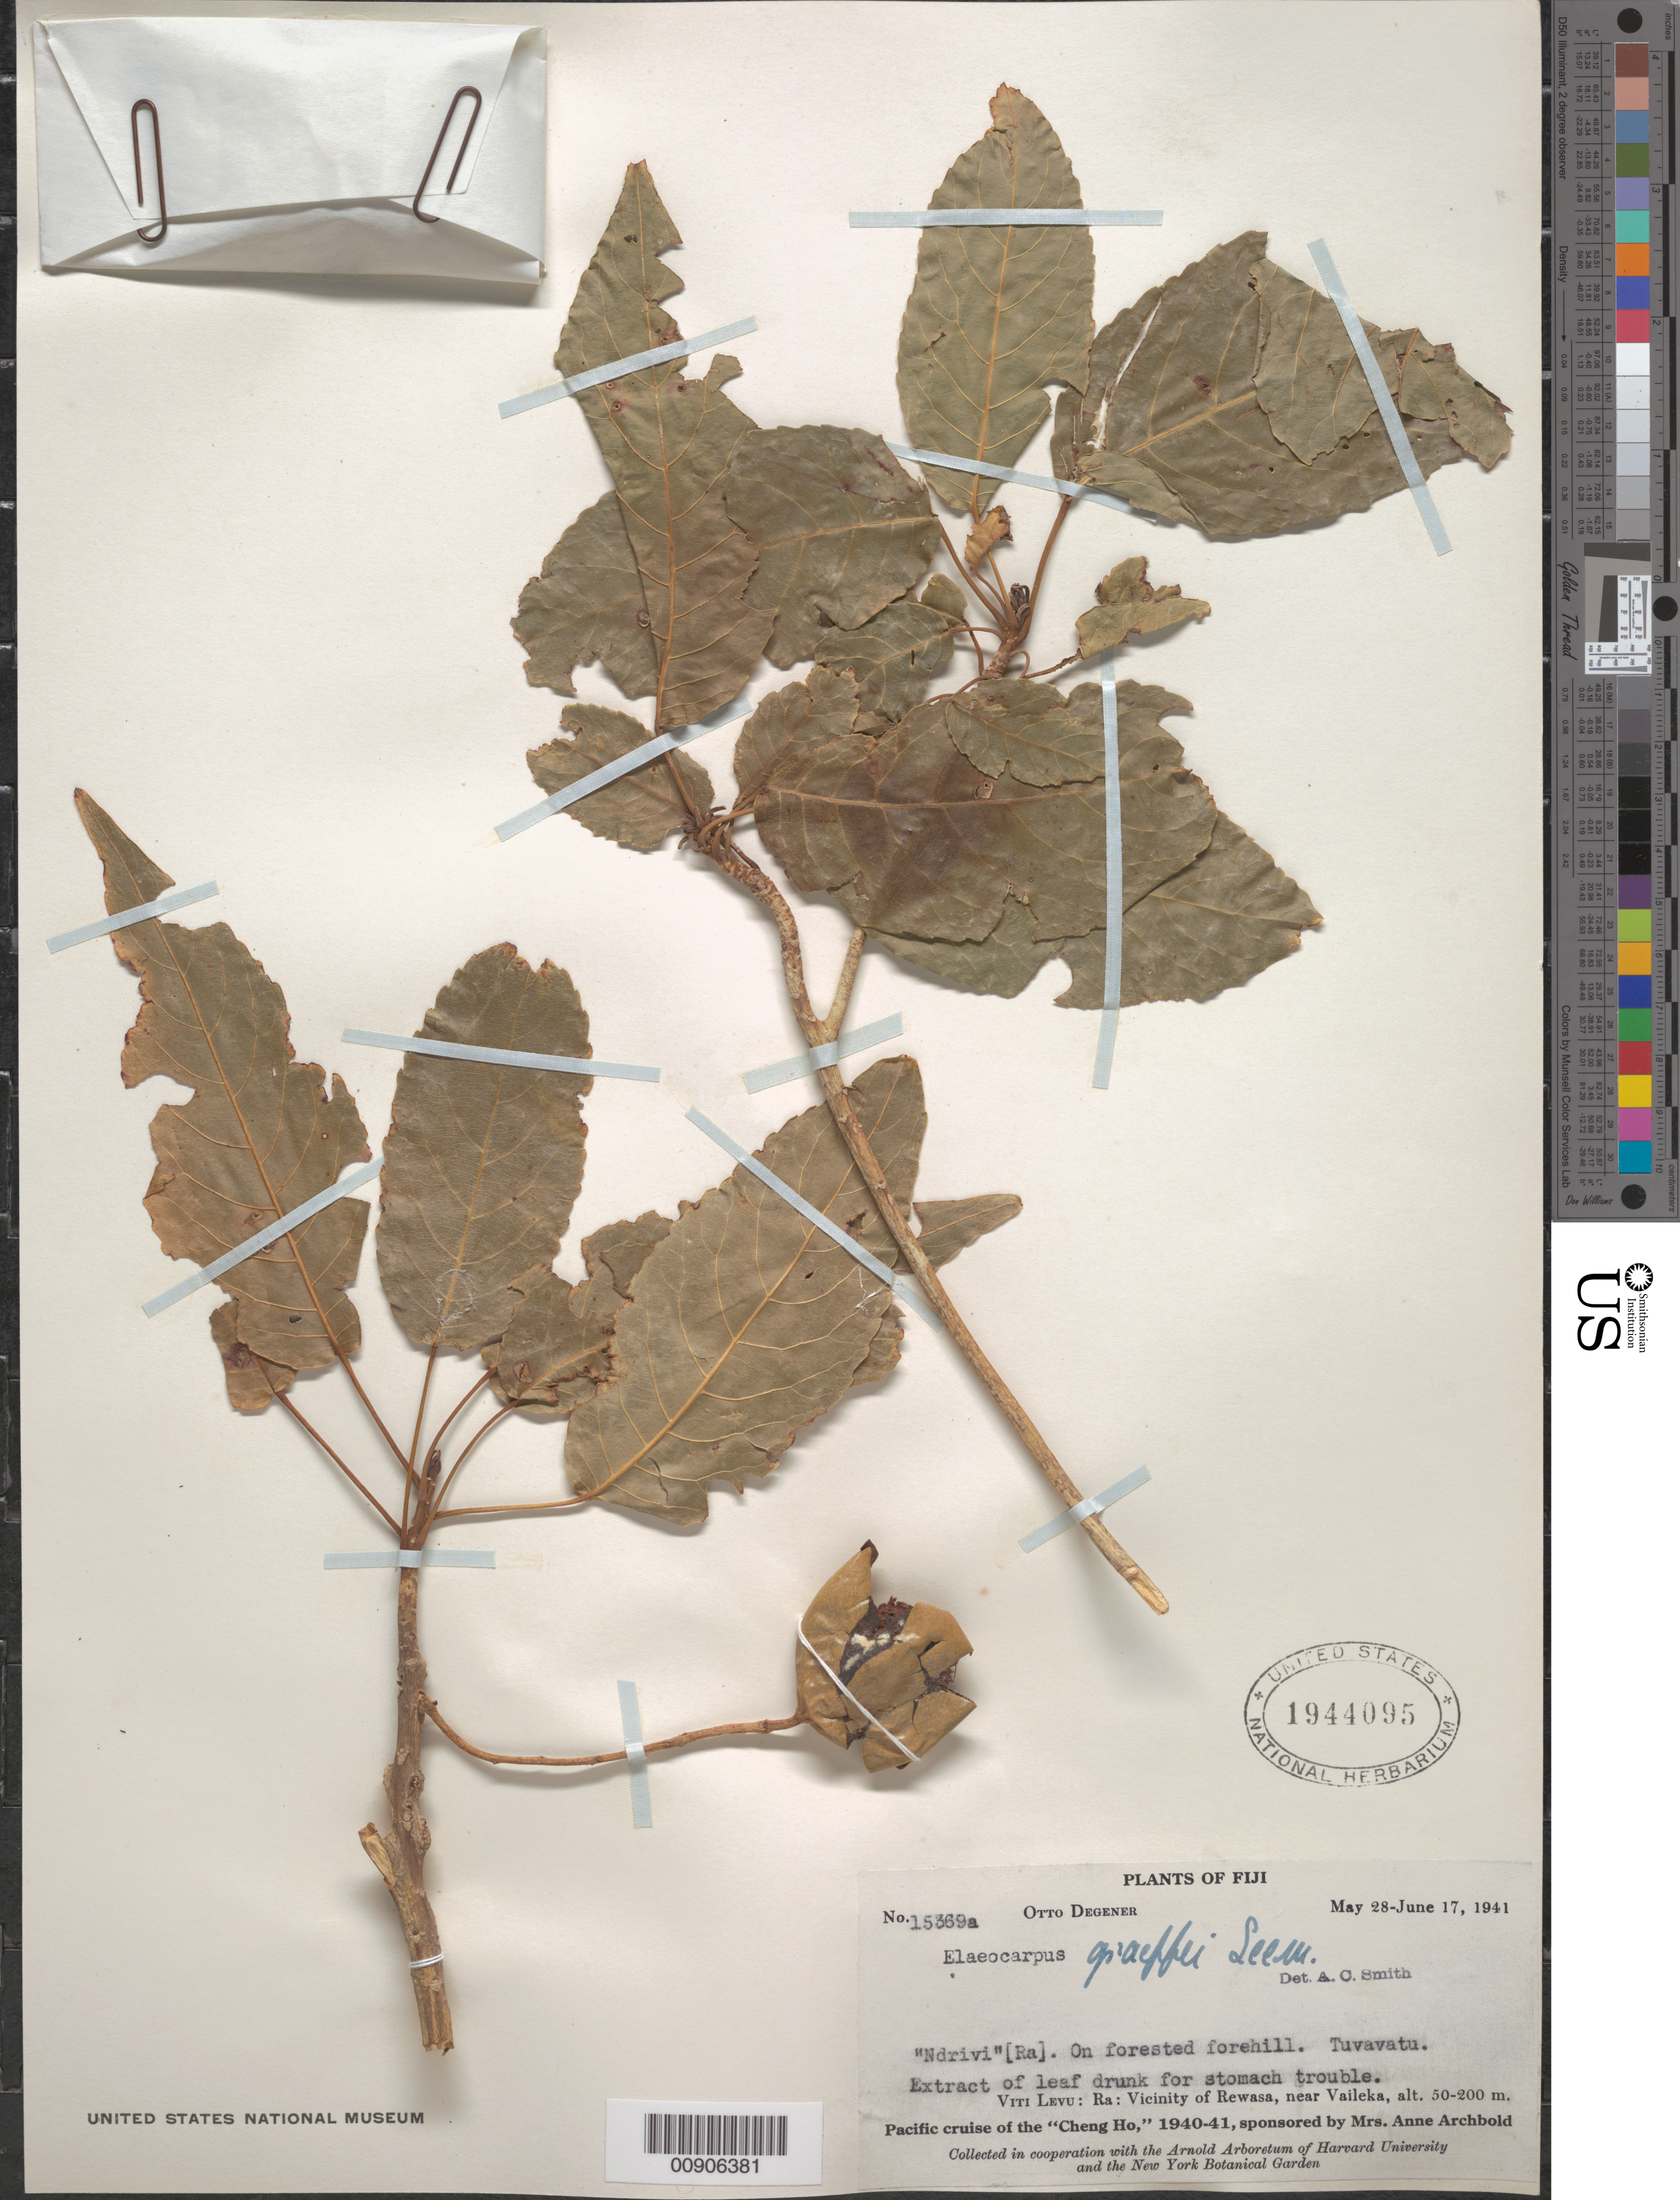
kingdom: Plantae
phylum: Tracheophyta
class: Magnoliopsida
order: Oxalidales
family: Elaeocarpaceae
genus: Elaeocarpus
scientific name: Elaeocarpus graeffei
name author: Seem.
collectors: O. Degener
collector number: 15369a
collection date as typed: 28 May 1941 to 17 Jun 1941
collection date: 1941-05-28/1941-06-17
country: Fiji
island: Viti Levu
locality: vicinity of Rewasa, near Vaileka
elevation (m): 50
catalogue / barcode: US 1944095